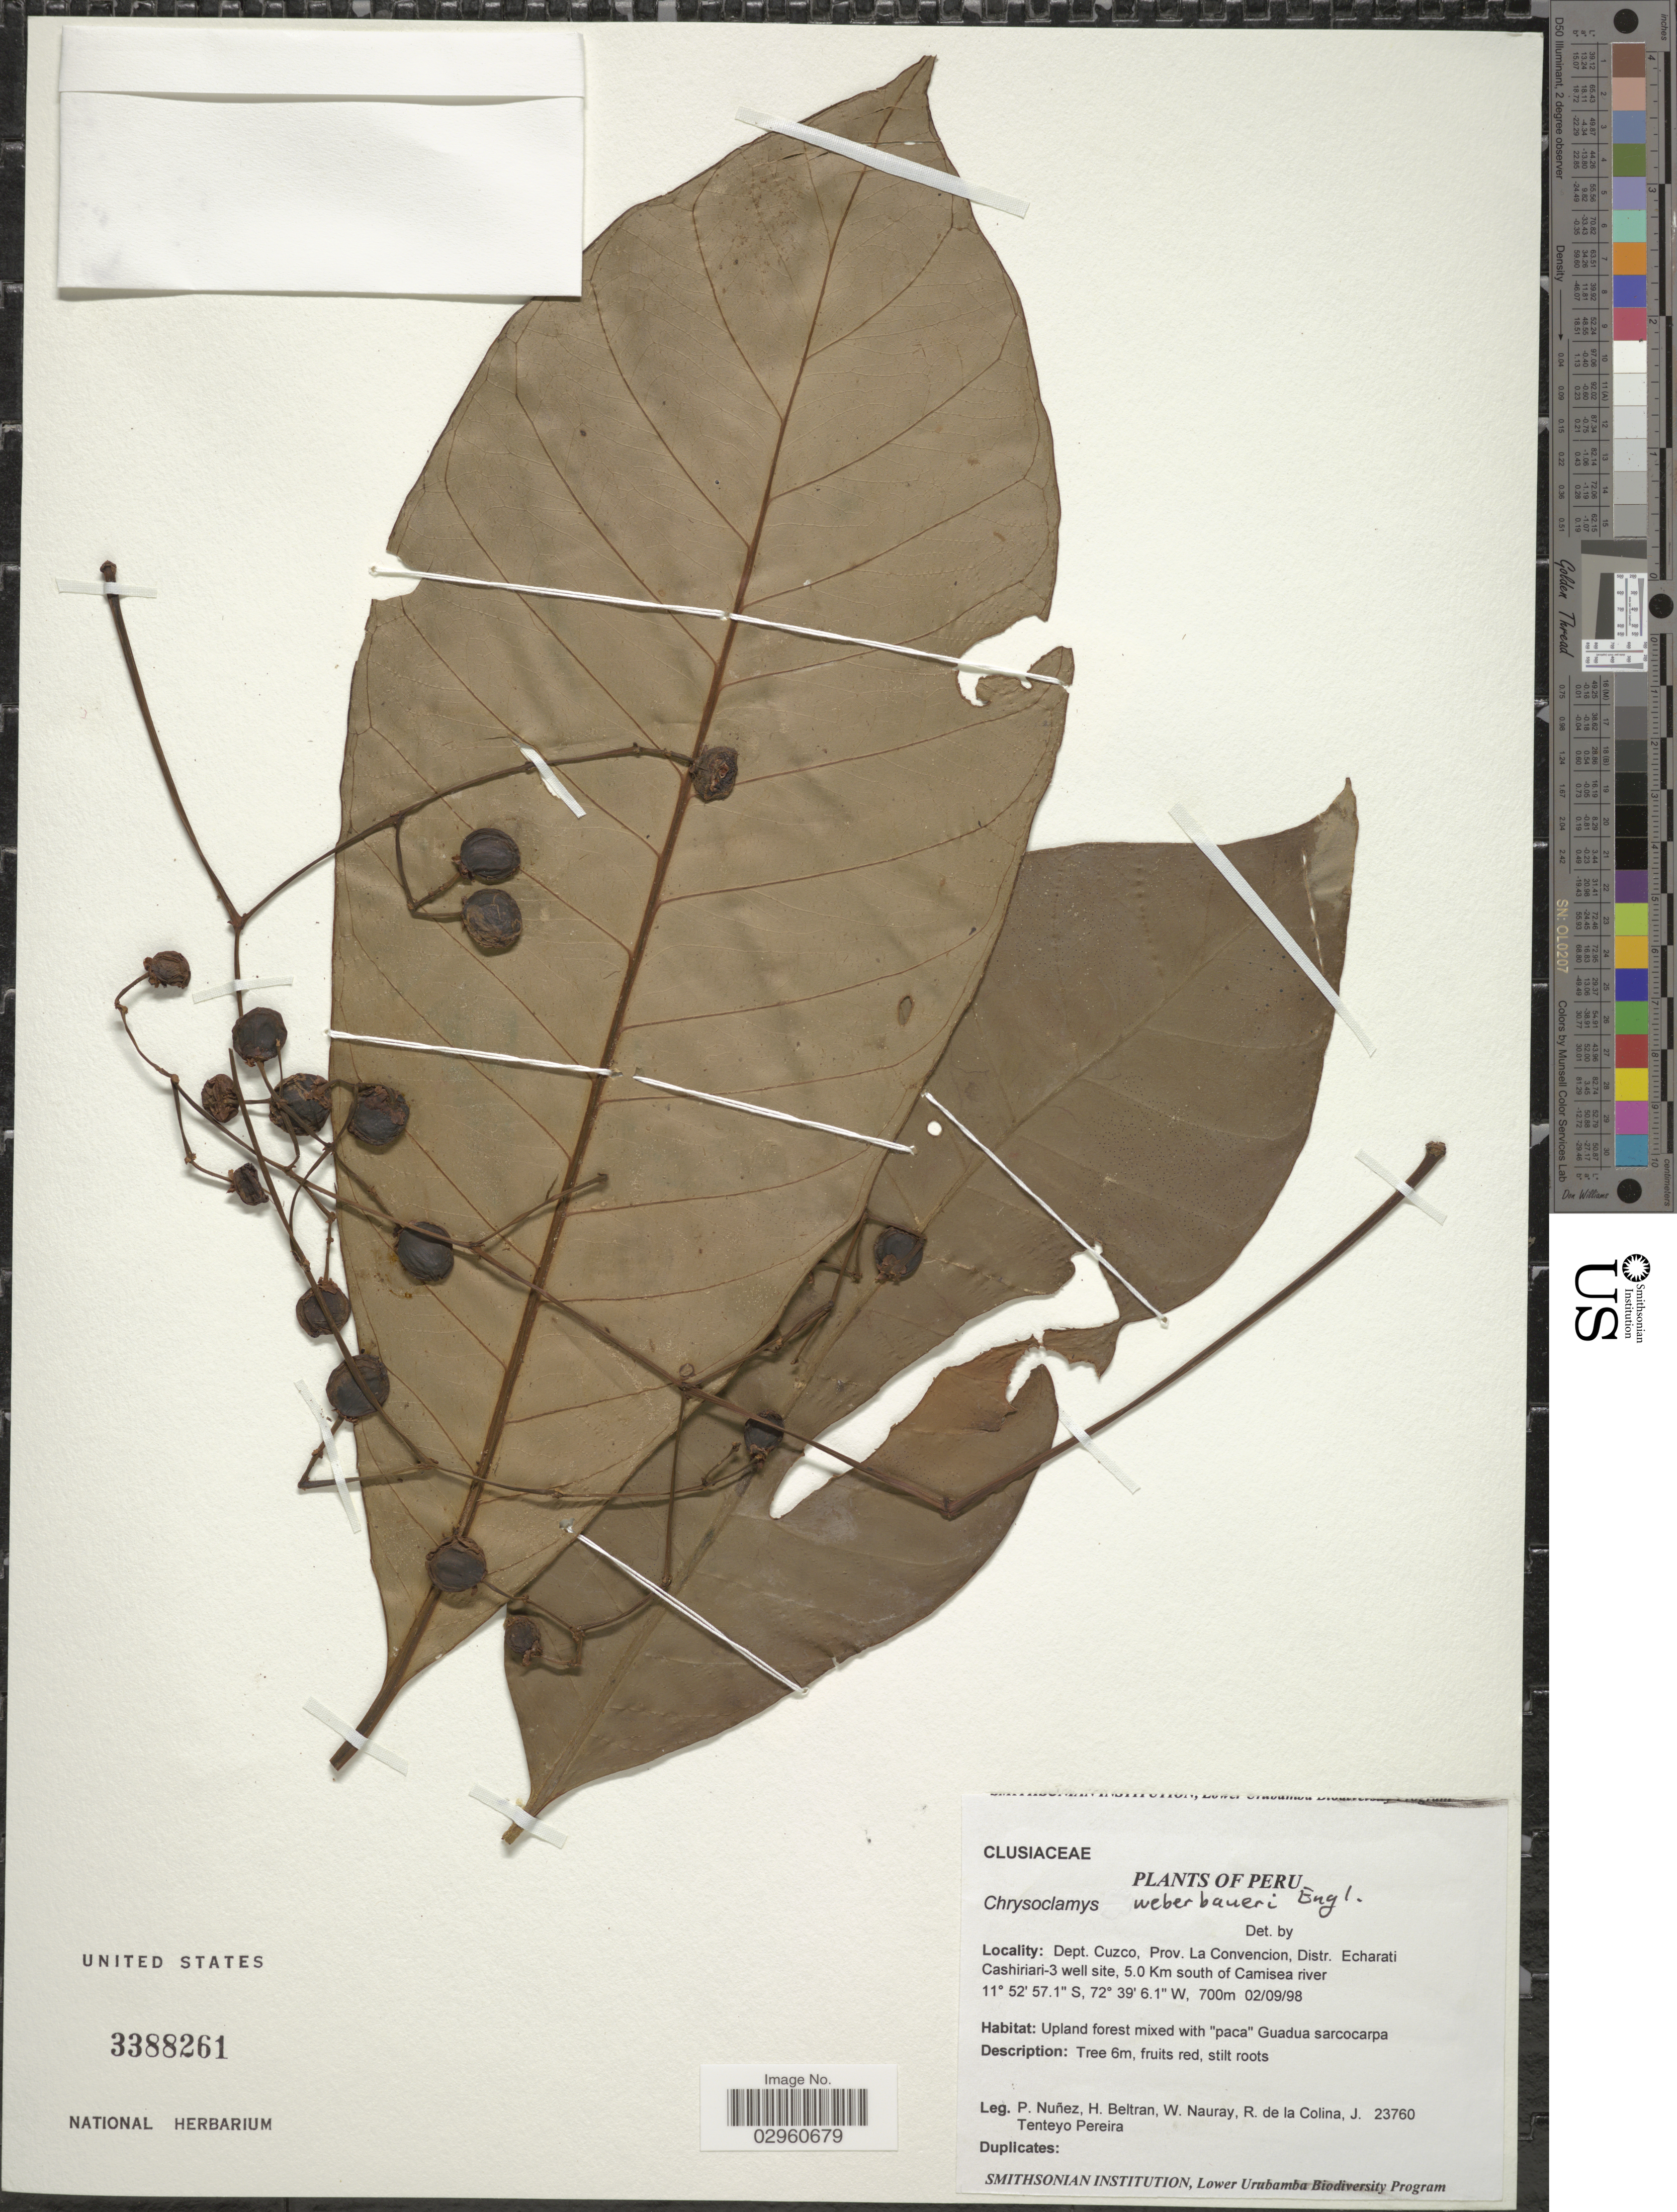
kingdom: Plantae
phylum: Tracheophyta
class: Magnoliopsida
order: Malpighiales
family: Clusiaceae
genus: Chrysochlamys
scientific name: Chrysochlamys weberbaueri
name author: Engl.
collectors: P. Nuñez V., H. Beltran, W. Nauray, R. Colina & J. Tenteyo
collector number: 23760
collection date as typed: Transcribed d/m/y: 2/9/98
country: Peru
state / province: Cusco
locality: Dept. Cuzco, Prov. La Convencion, Distr. Echarati Cashiriari-3 well site, 5.0 Km south of Camisea river.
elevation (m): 700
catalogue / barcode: US 3388261